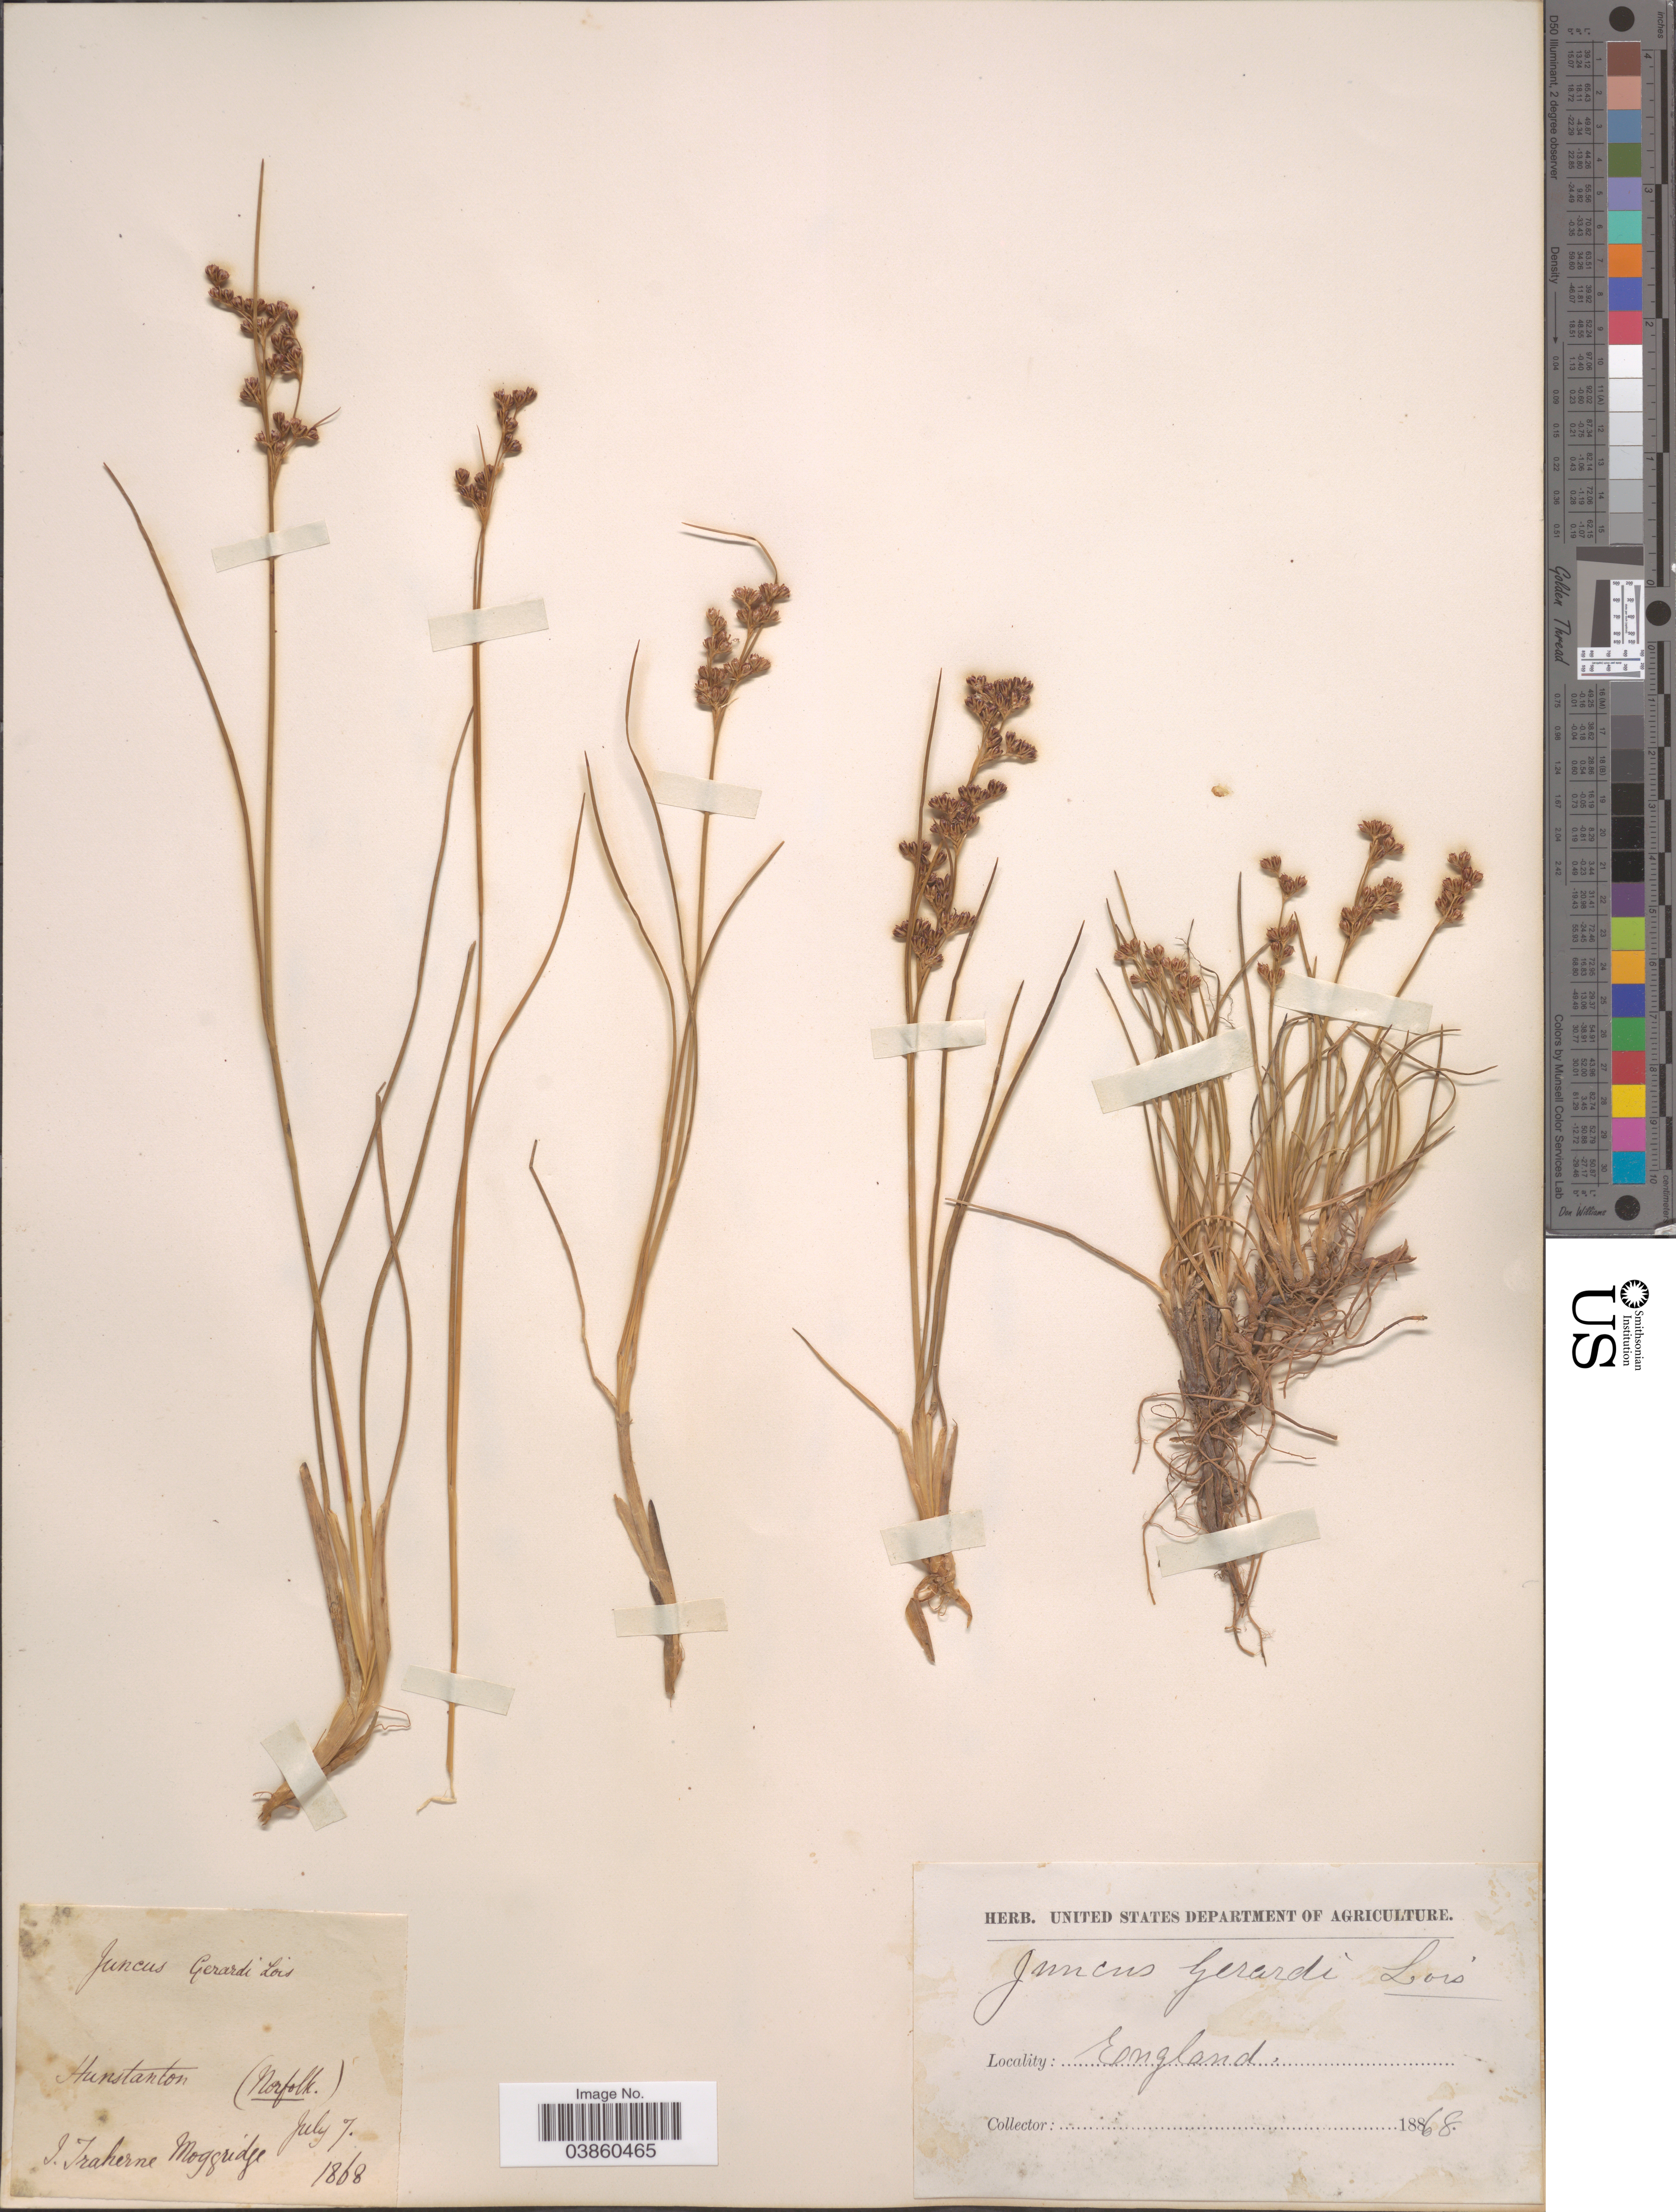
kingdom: Plantae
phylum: Tracheophyta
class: Liliopsida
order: Poales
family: Juncaceae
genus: Juncus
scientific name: Juncus gerardi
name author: Loisel.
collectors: J. T. Moggridge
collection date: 1868-07-07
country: United Kingdom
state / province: England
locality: Hunstanton (Norfolk).